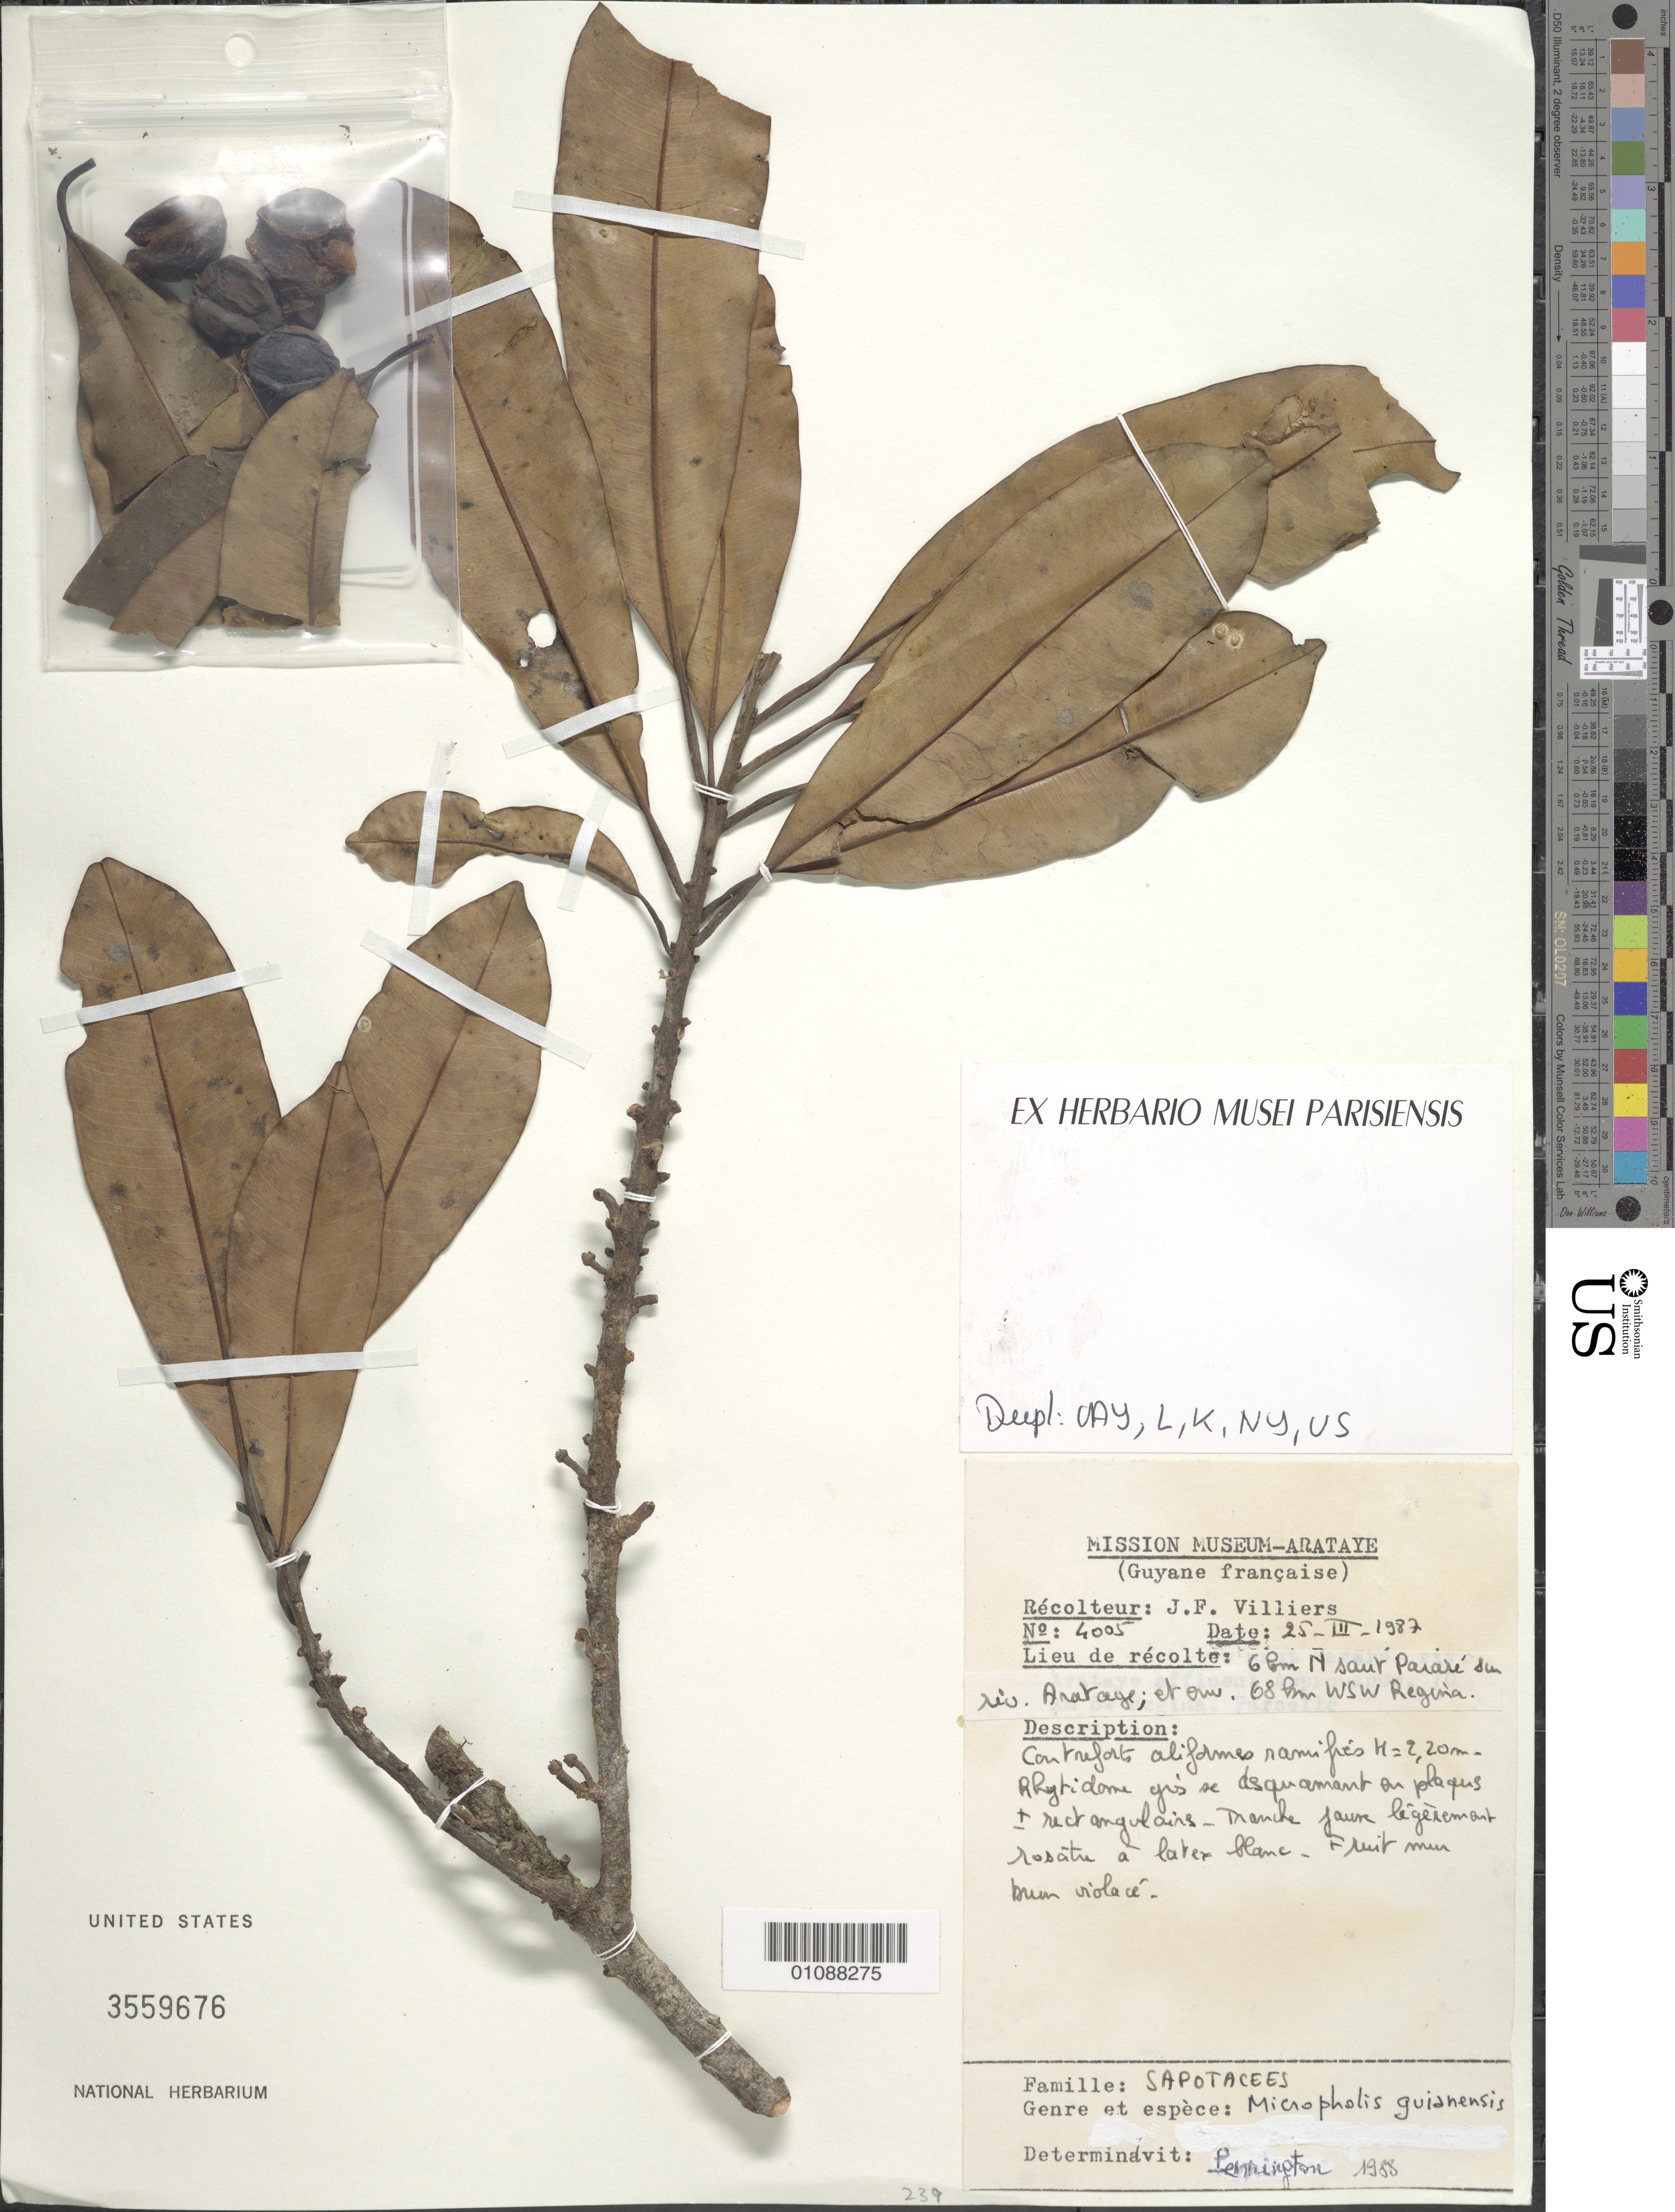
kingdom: Plantae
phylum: Tracheophyta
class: Magnoliopsida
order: Ericales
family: Sapotaceae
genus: Micropholis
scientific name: Micropholis guyanensis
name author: (A. DC.) Pierre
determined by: Pennington, T. D., (K)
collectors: J. Villiers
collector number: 4005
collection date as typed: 25-Mar-87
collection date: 1987-03-25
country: French Guiana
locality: Saut Pararé, 6 km N; Riv. Arataye, et env. 68 km WSW Regina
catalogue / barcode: US 3559676